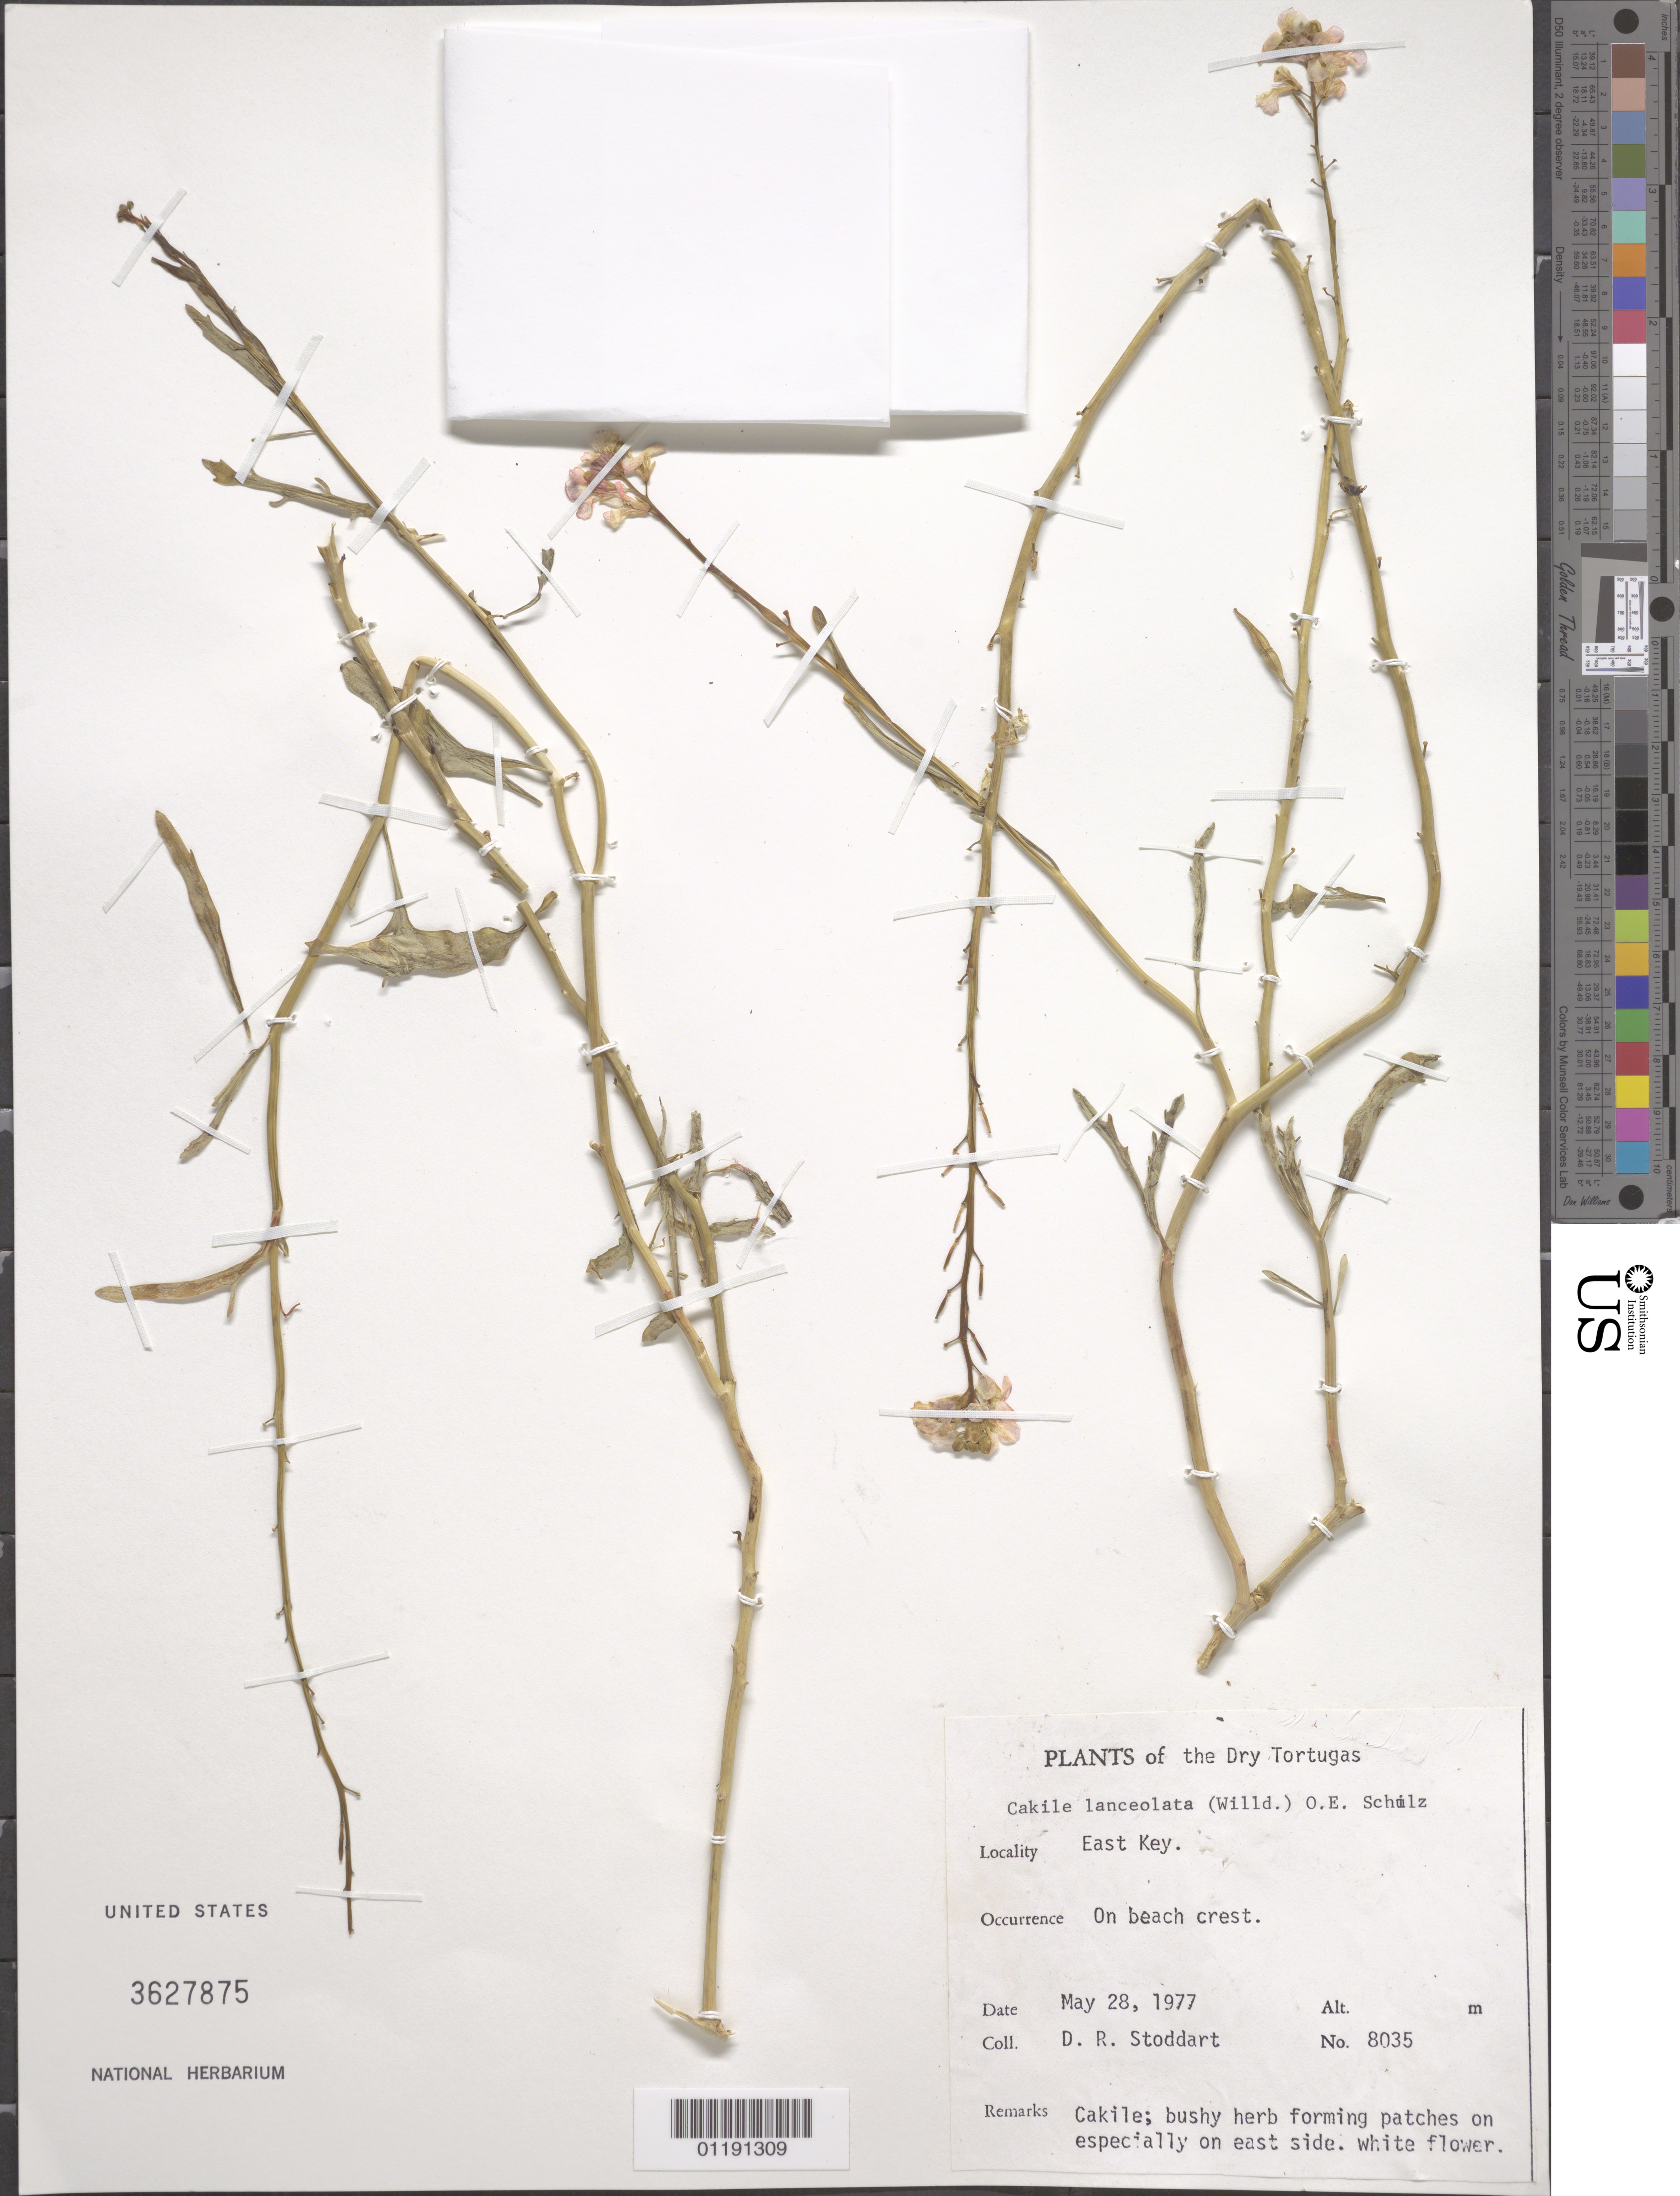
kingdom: Plantae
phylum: Tracheophyta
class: Magnoliopsida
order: Brassicales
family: Brassicaceae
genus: Cakile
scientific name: Cakile lanceolata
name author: (Willd.) O.E. Schulz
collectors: D. R. Stoddart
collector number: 8035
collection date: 1977-05-28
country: United States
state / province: Florida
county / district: Monroe County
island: East Key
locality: Cakile; forming patches on E side.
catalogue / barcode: US 3627875